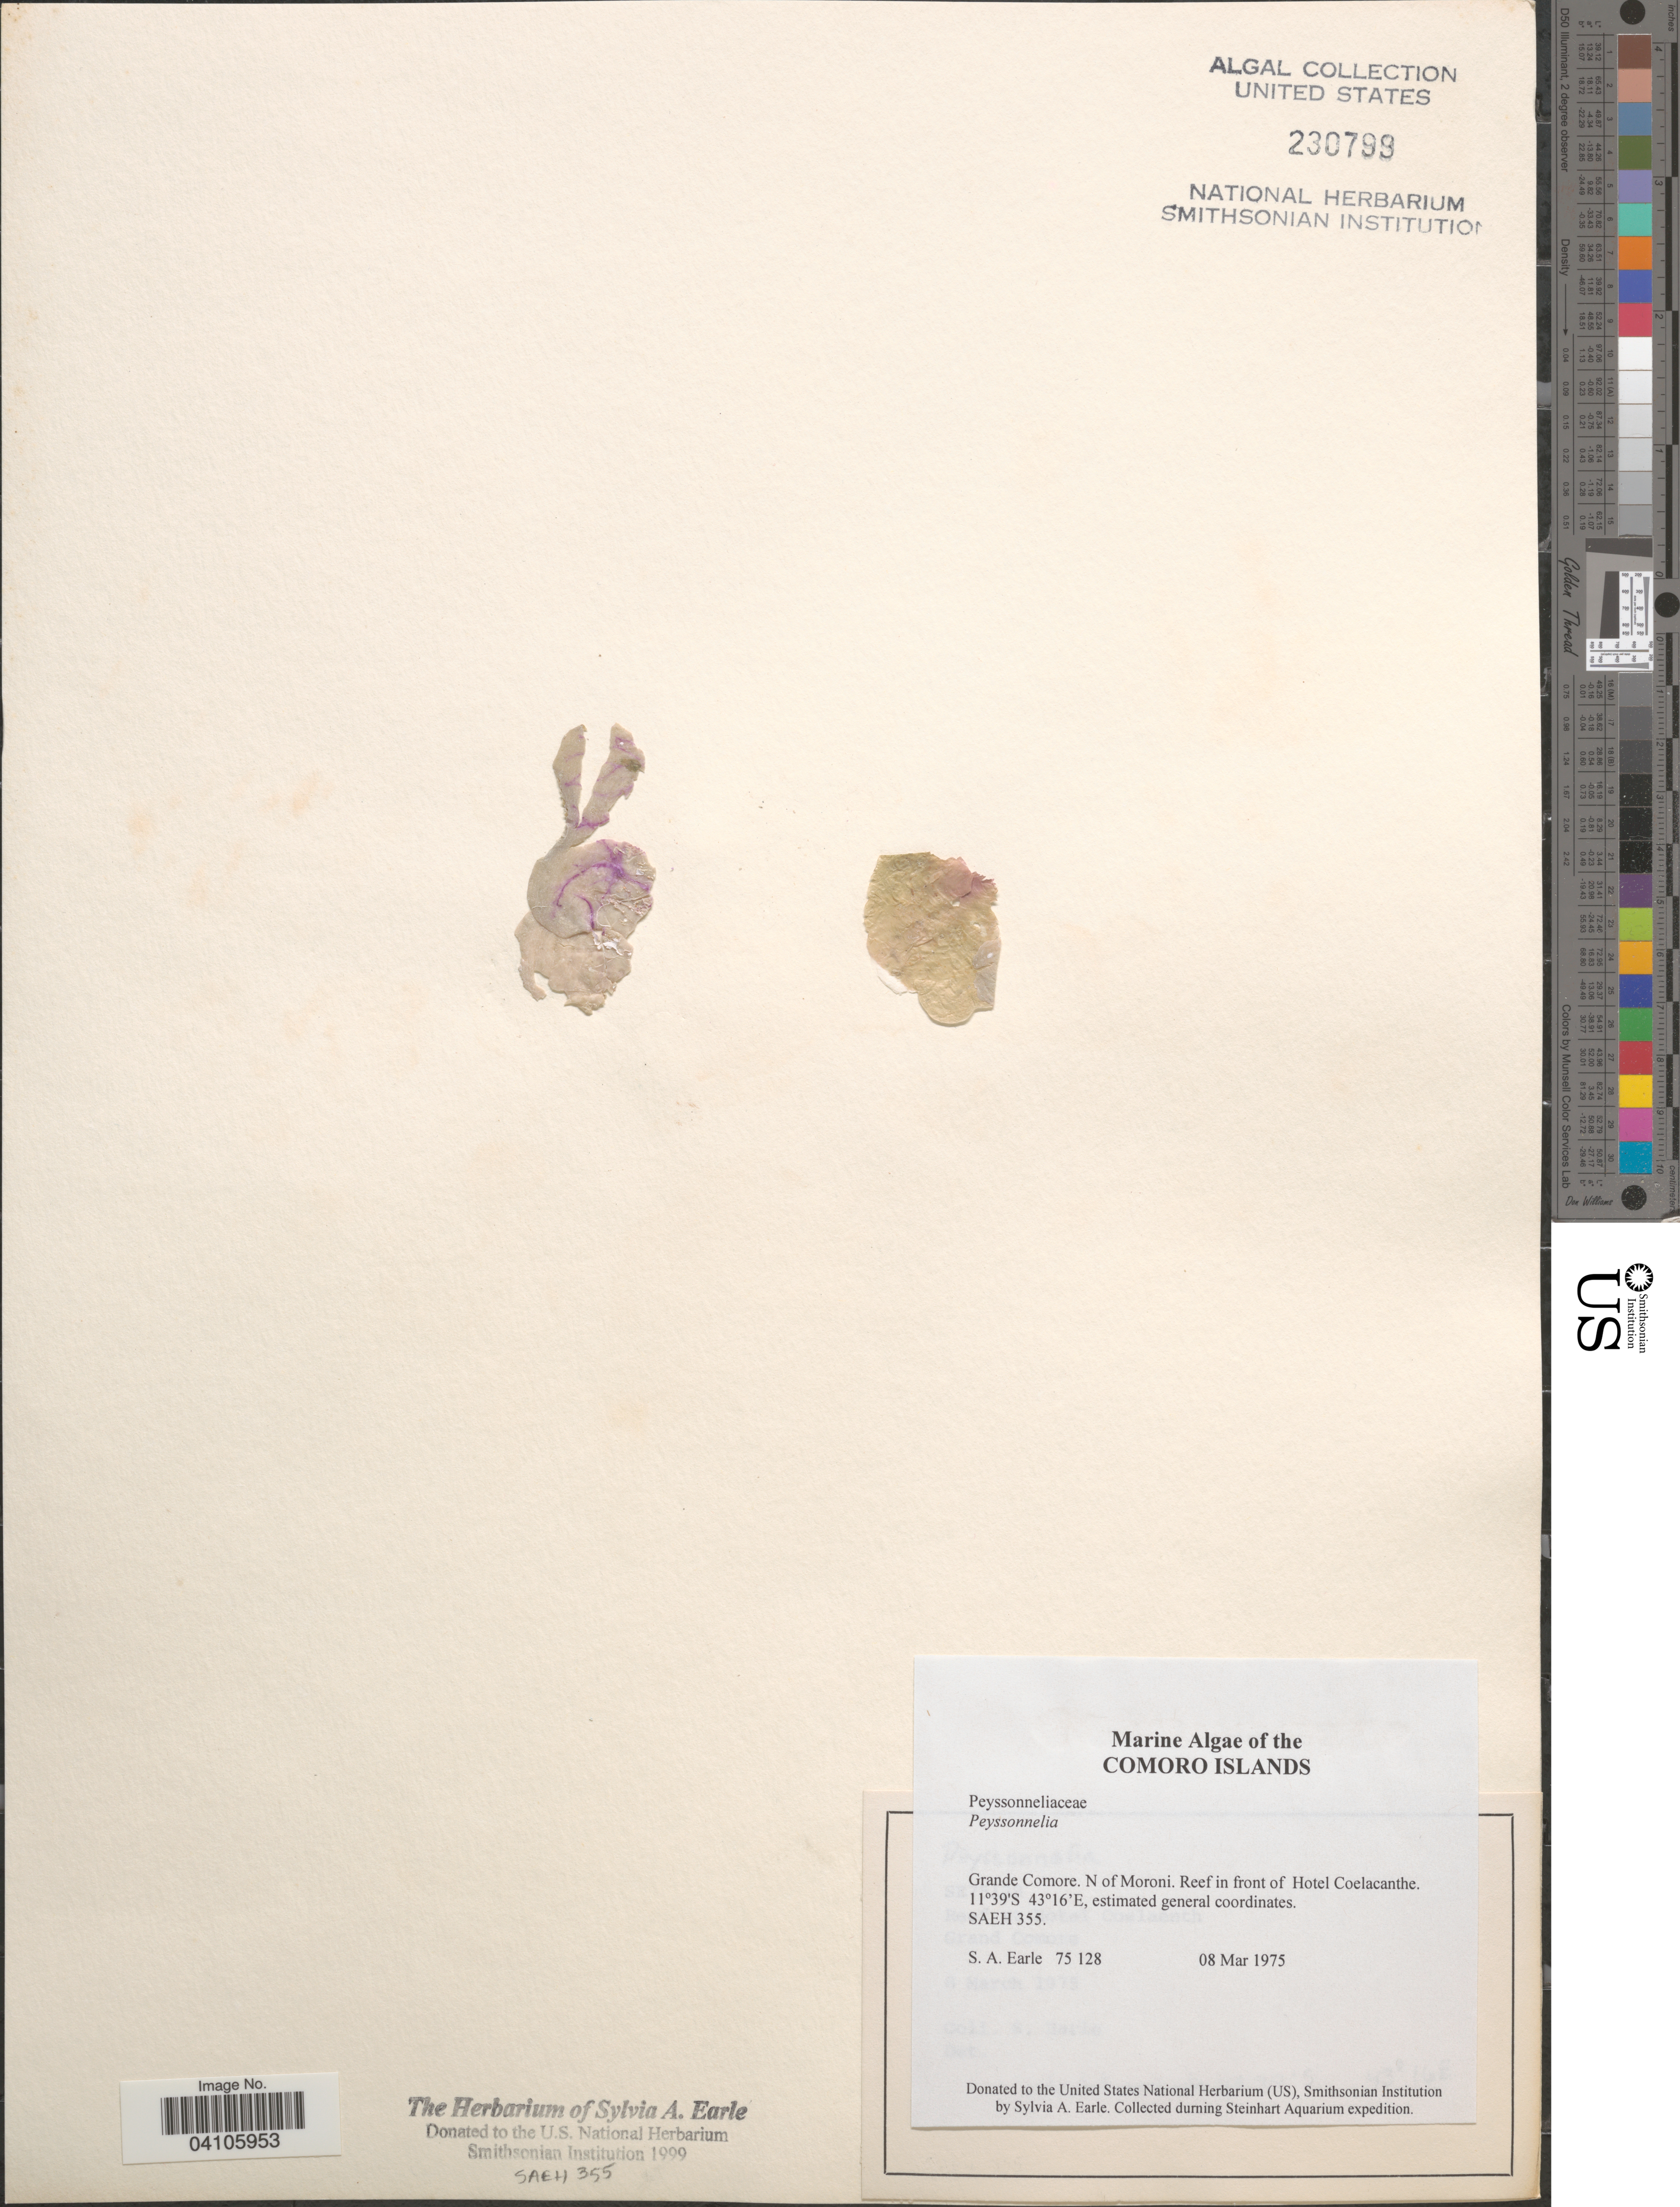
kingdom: Plantae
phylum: Rhodophyta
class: Florideophyceae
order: Peyssonneliales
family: Peyssonneliaceae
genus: Peyssonnelia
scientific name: Peyssonnelia sp.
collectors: S. A. Earle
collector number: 75128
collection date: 1975-03-08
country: Comoros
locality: Grande Comore. N of Moroni. Reef in front of Hotel Coelacanthe. Steinhart Aquarium expedition.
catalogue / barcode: US 230799